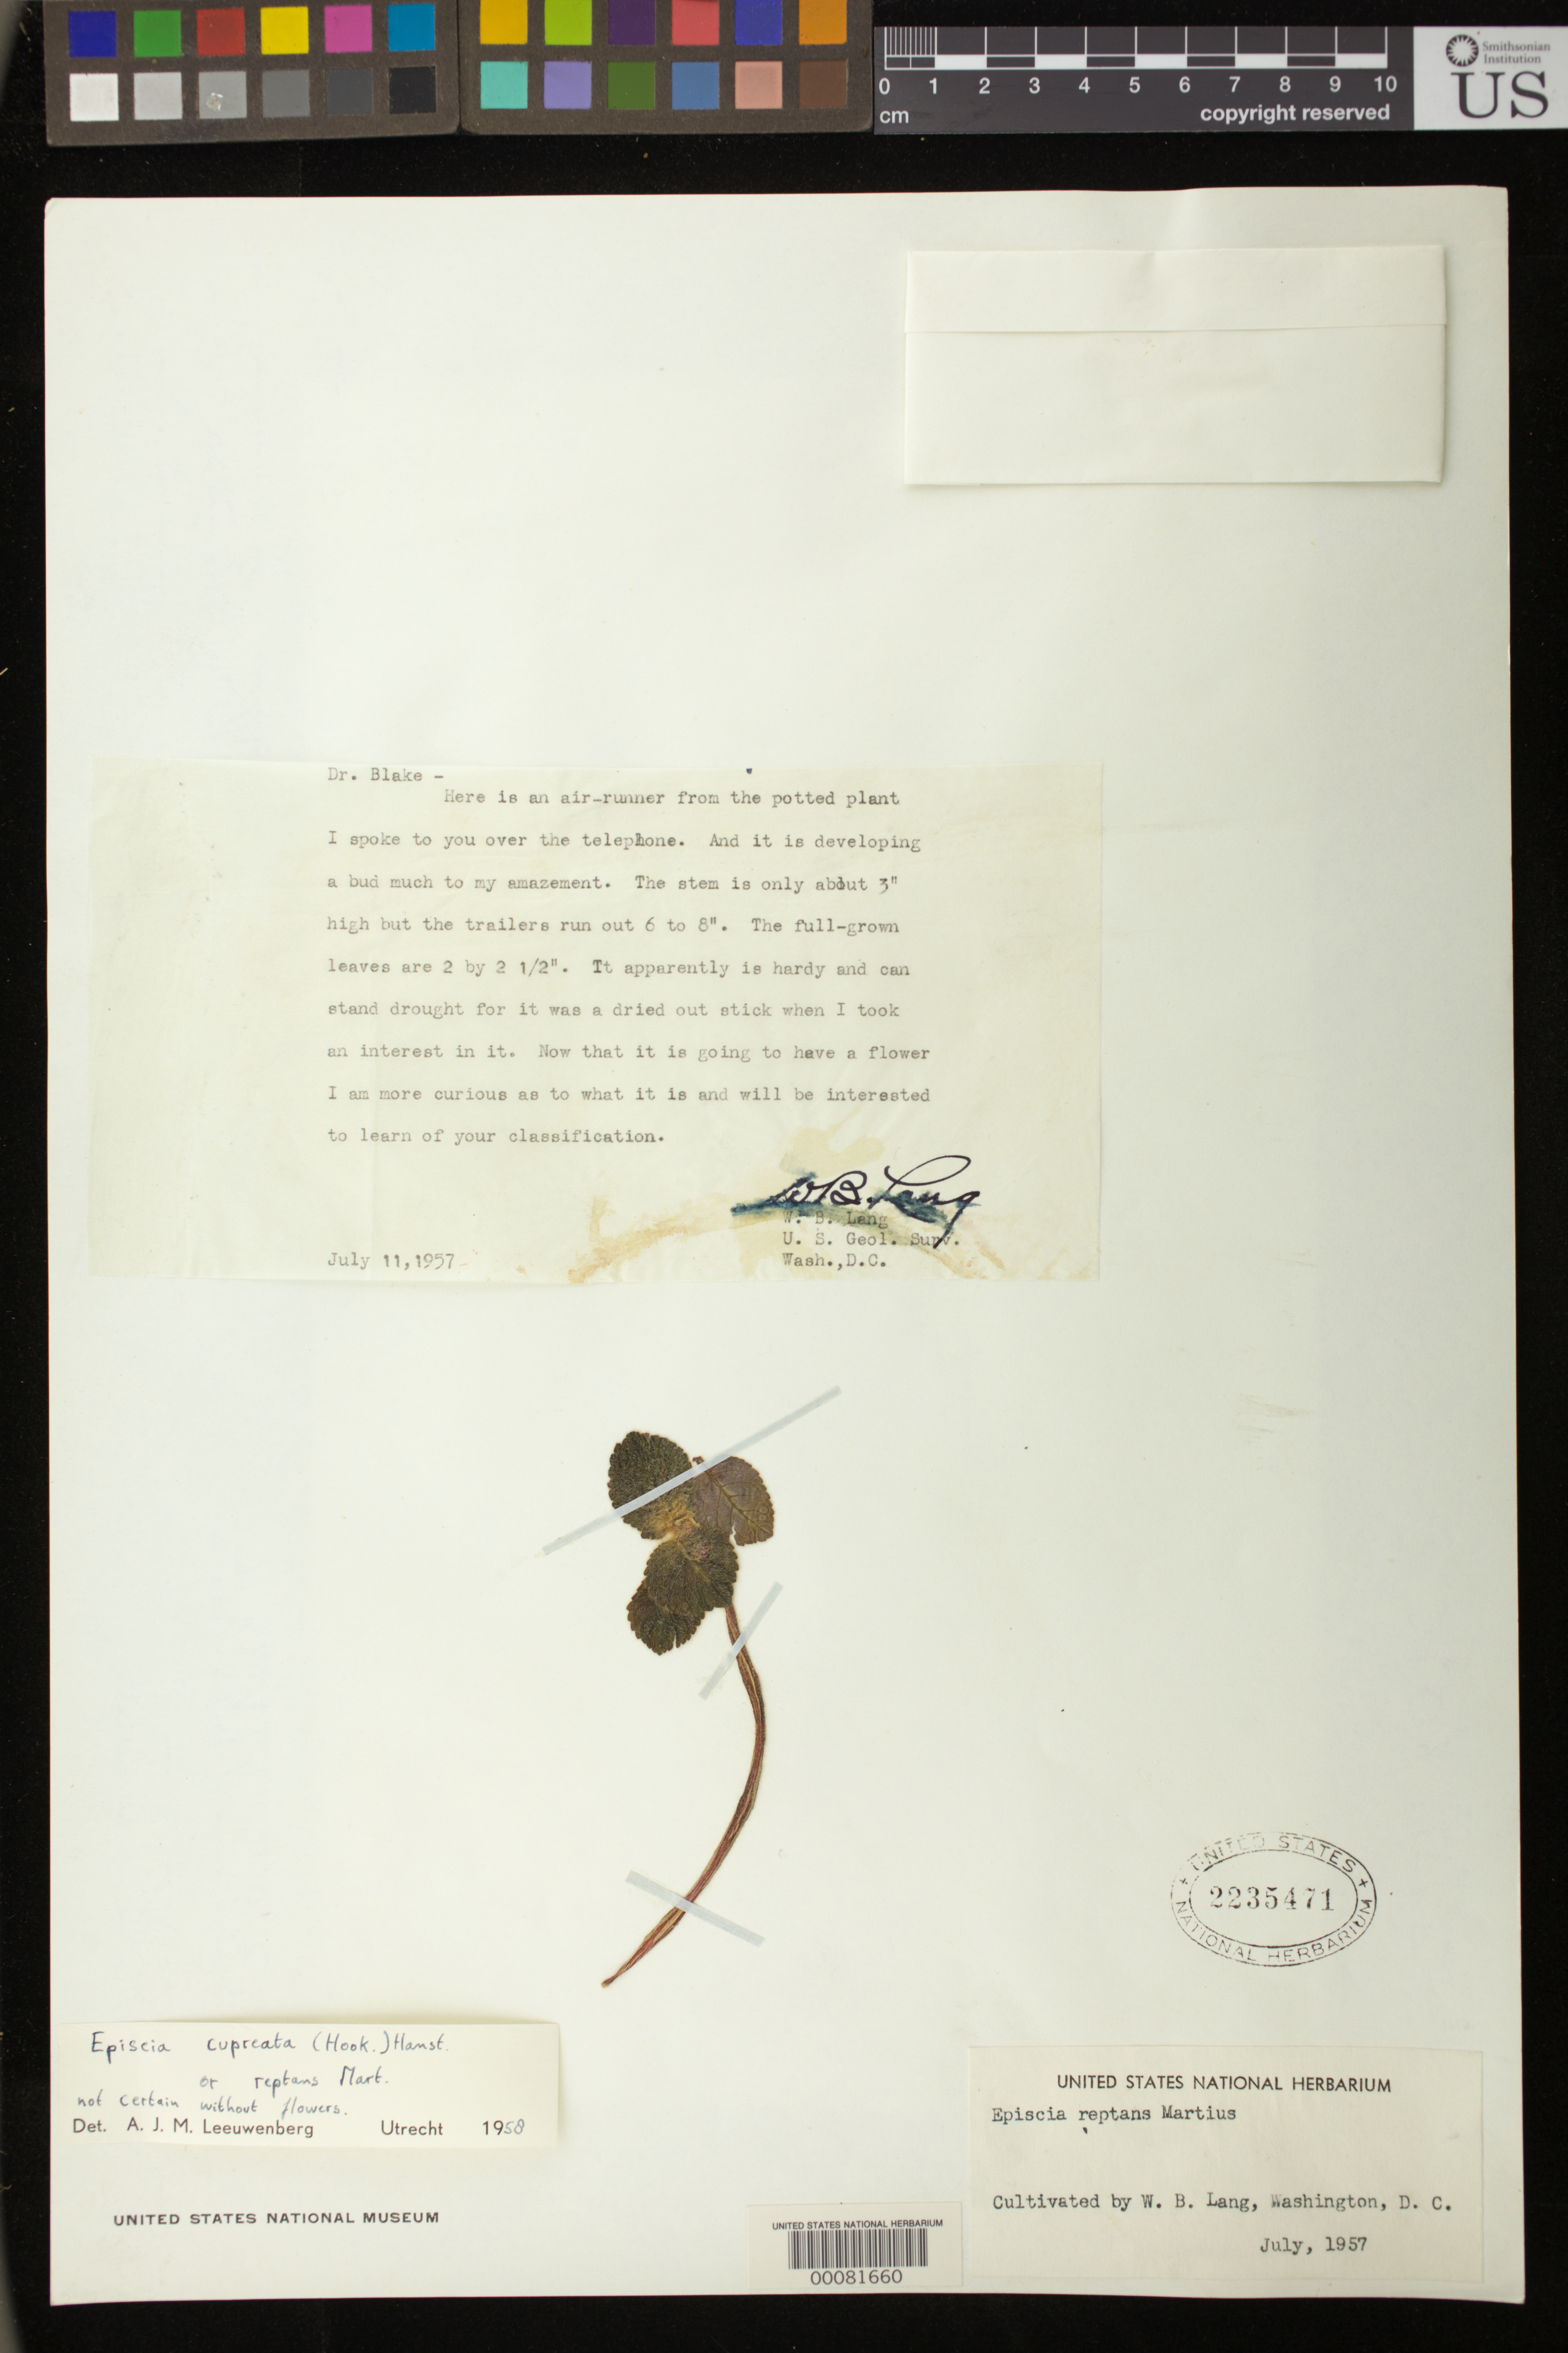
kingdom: Plantae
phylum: Tracheophyta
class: Magnoliopsida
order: Lamiales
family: Gesneriaceae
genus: Episcia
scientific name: Episcia cupreata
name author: (Hook.) Hanst.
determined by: Leeuwenberg, A. J. M.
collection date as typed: Jul 1957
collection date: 1957-07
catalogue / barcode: US 2235471